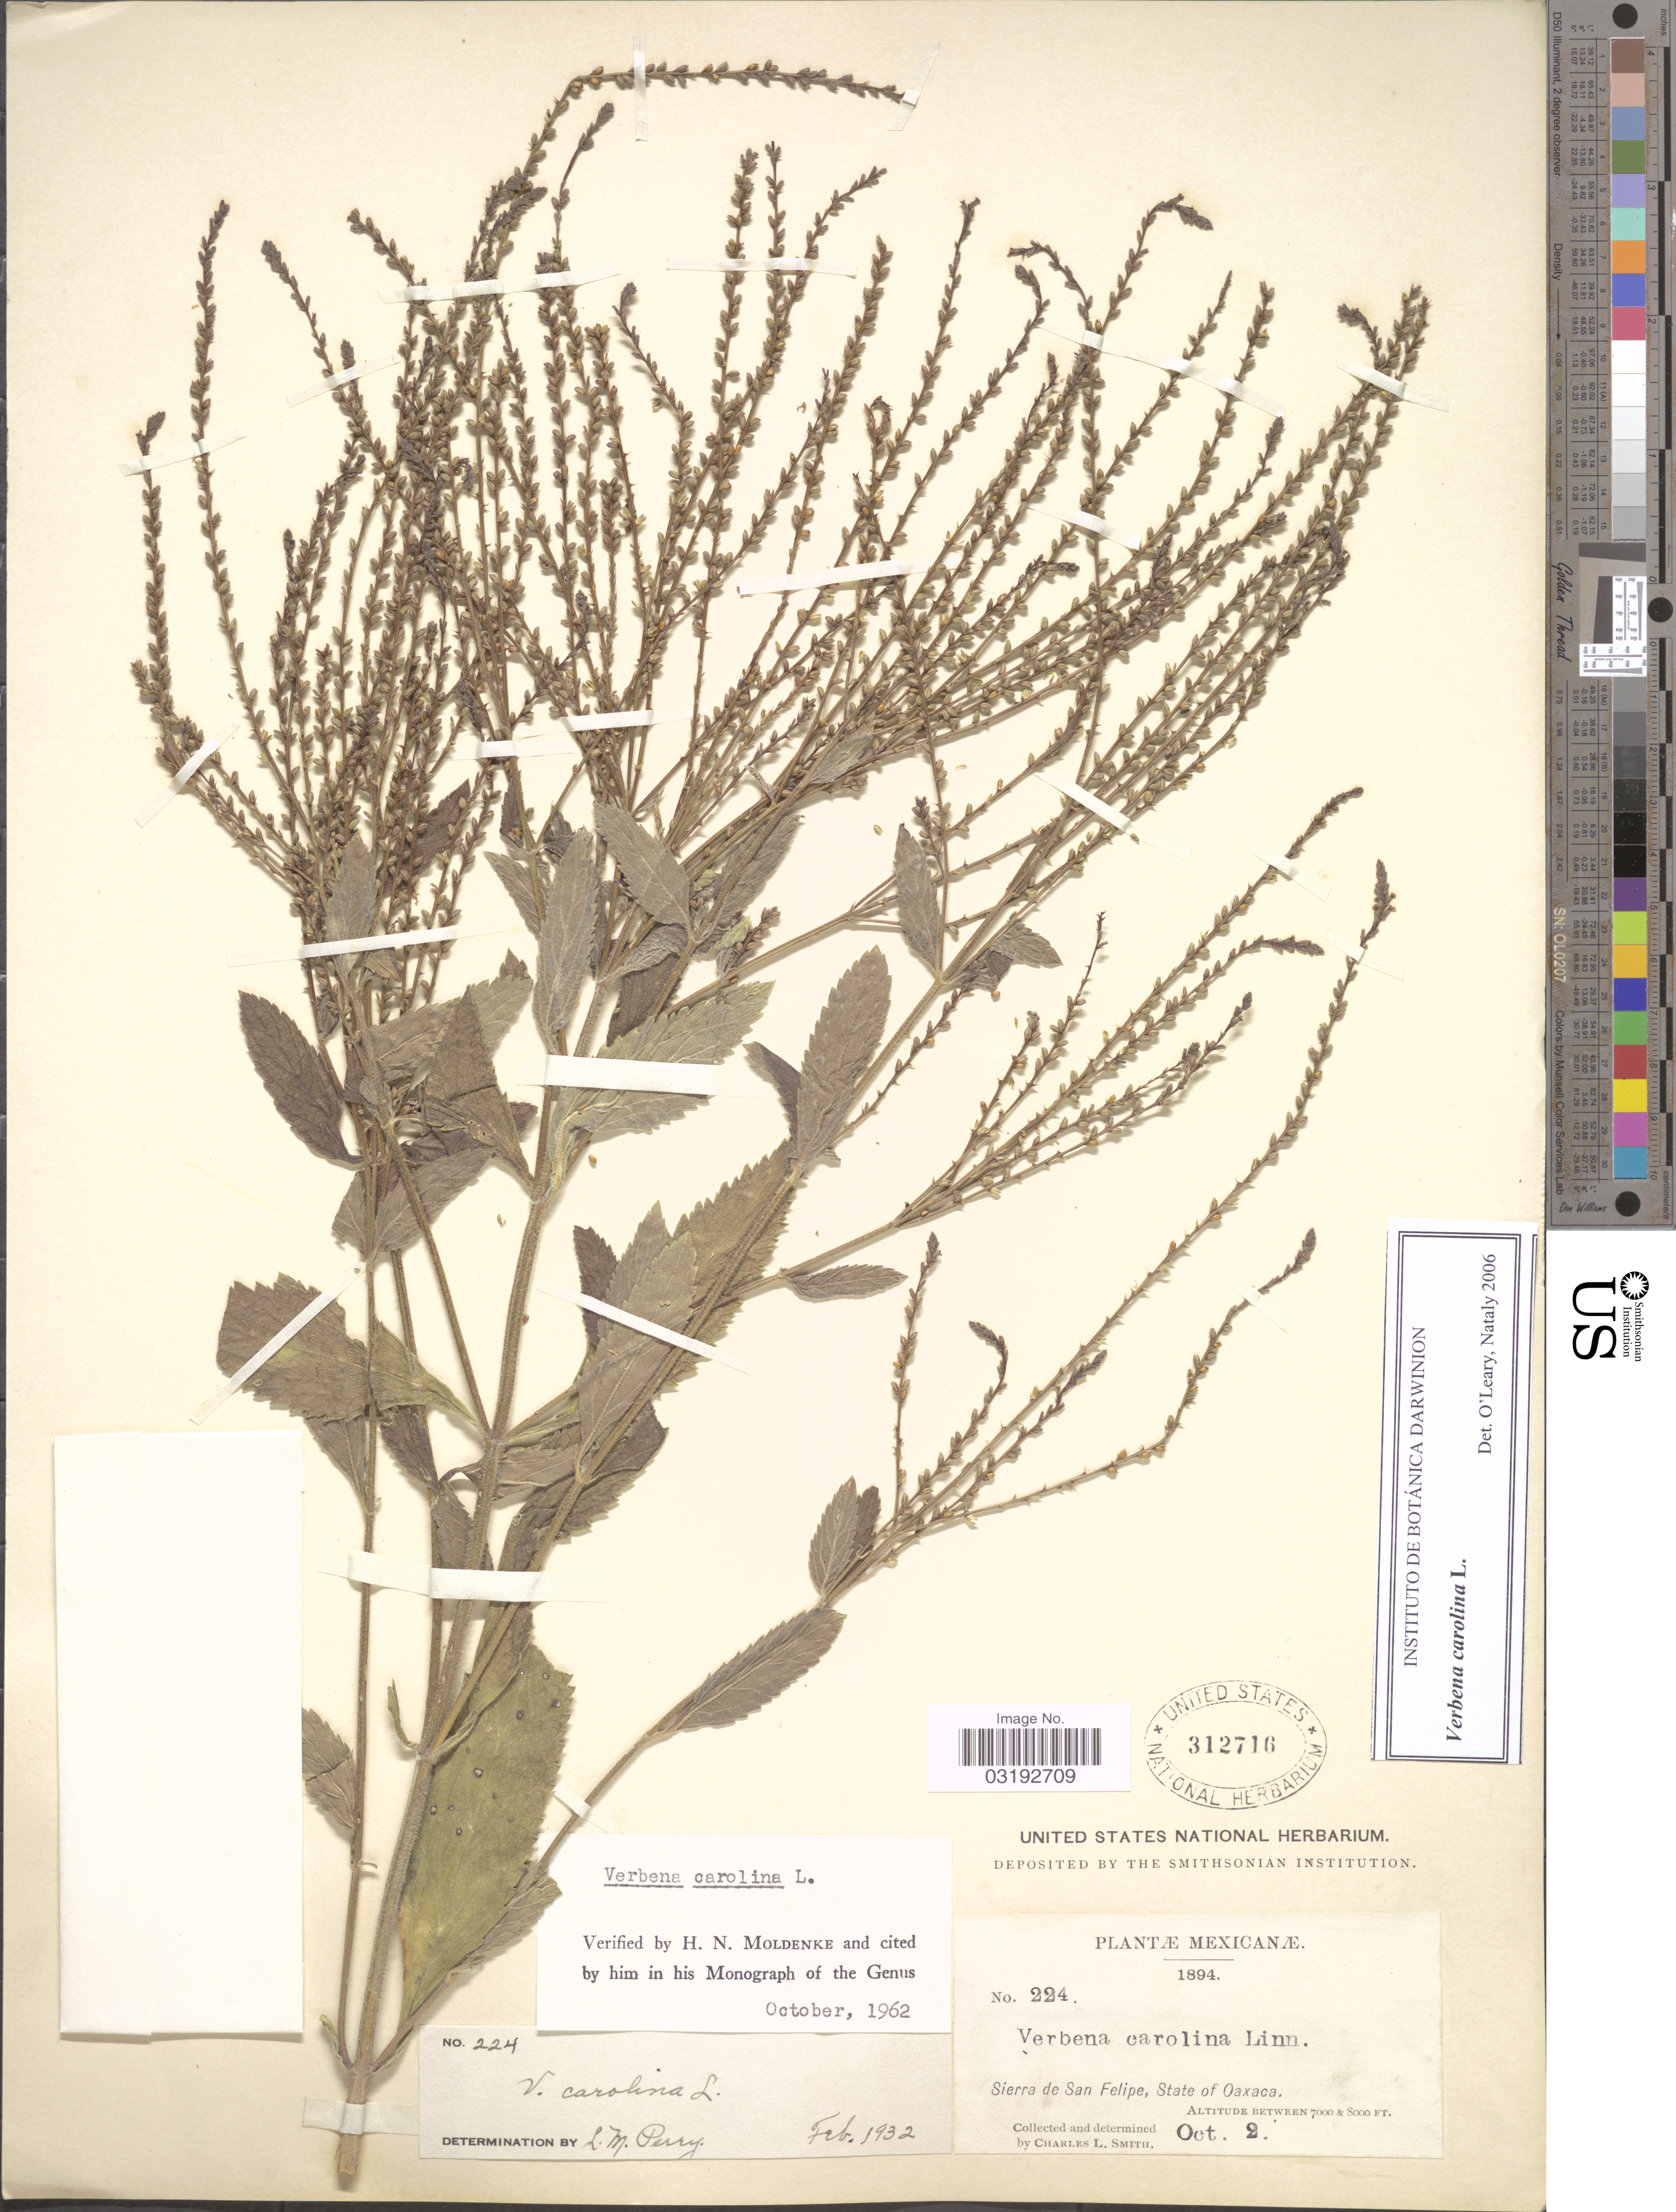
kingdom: Plantae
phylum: Tracheophyta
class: Magnoliopsida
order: Lamiales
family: Verbenaceae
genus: Verbena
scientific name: Verbena carolina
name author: L.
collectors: C. L. Smith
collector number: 224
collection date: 1894-10-02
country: Mexico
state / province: Oaxaca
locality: Sierra de San Felipe.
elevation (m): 2134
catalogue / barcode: US 312716